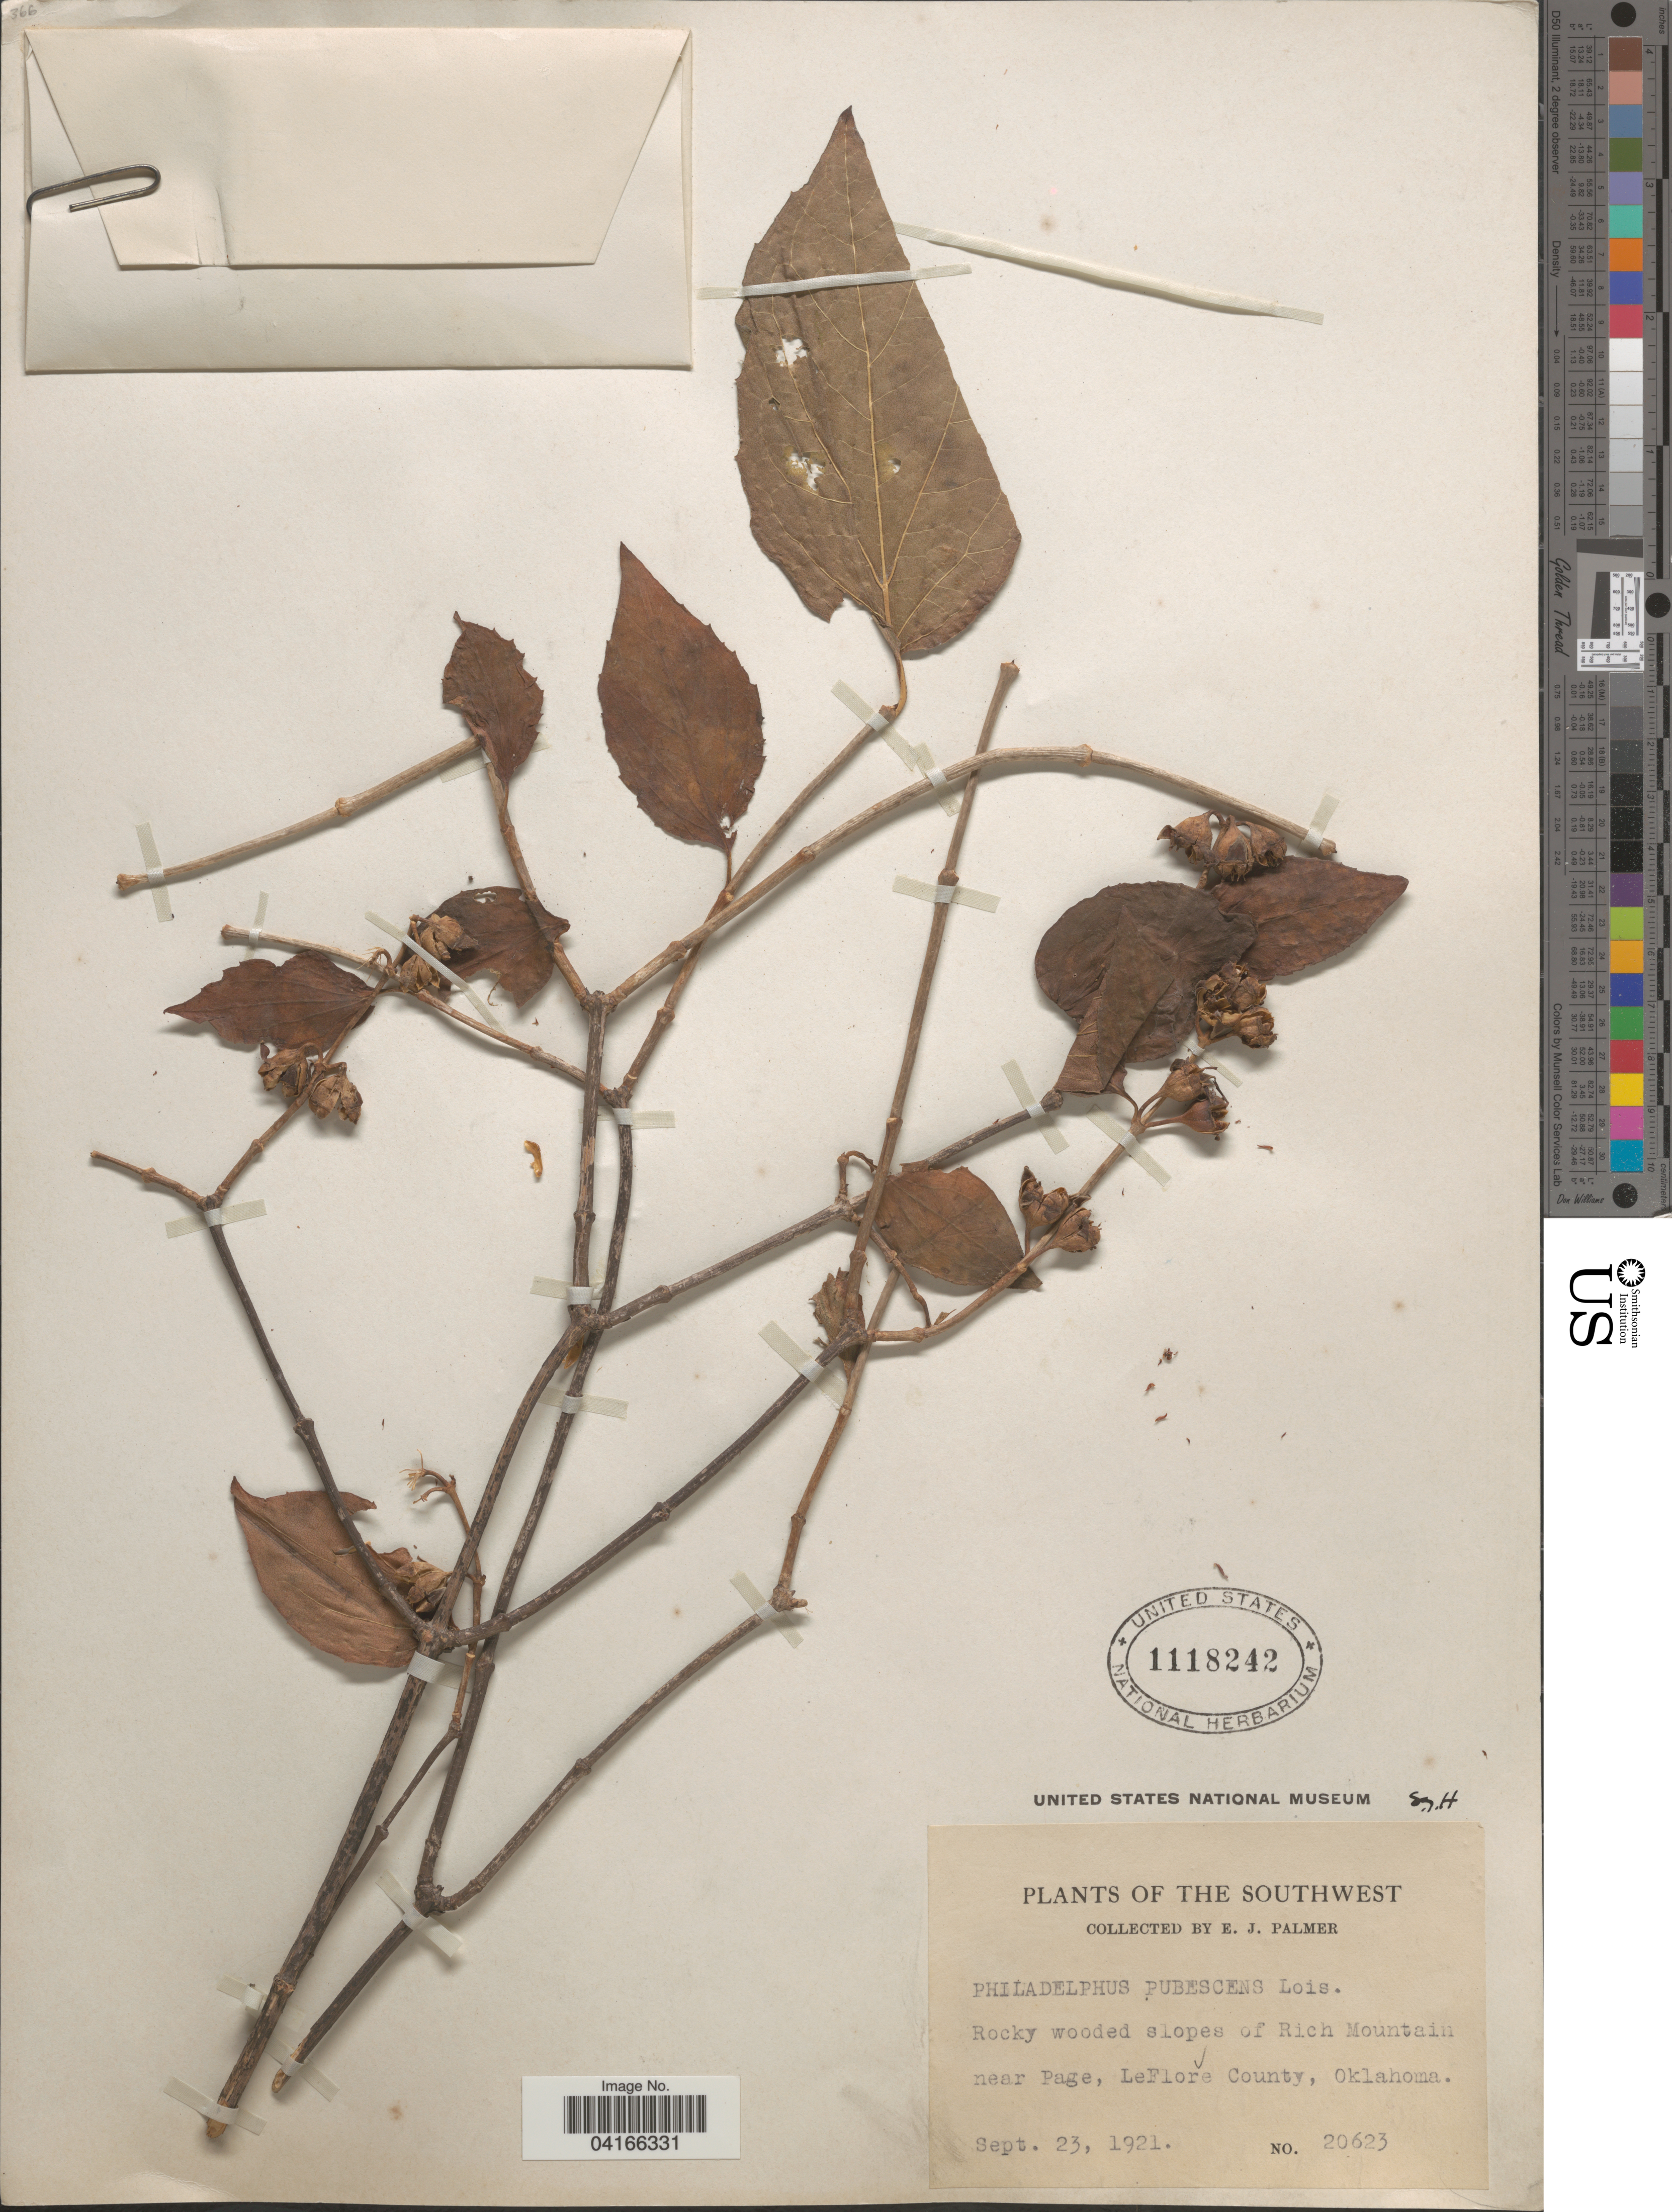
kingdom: Plantae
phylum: Tracheophyta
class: Magnoliopsida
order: Cornales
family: Hydrangeaceae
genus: Philadelphus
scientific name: Philadelphus pubescens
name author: Loisel.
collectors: E. J. Palmer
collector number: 20623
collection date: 1921-09-23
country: United States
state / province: Oklahoma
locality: Southwest. Rocky wooded slopes of Rich Mountain near Page, LeFlore County.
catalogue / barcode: US 1118242